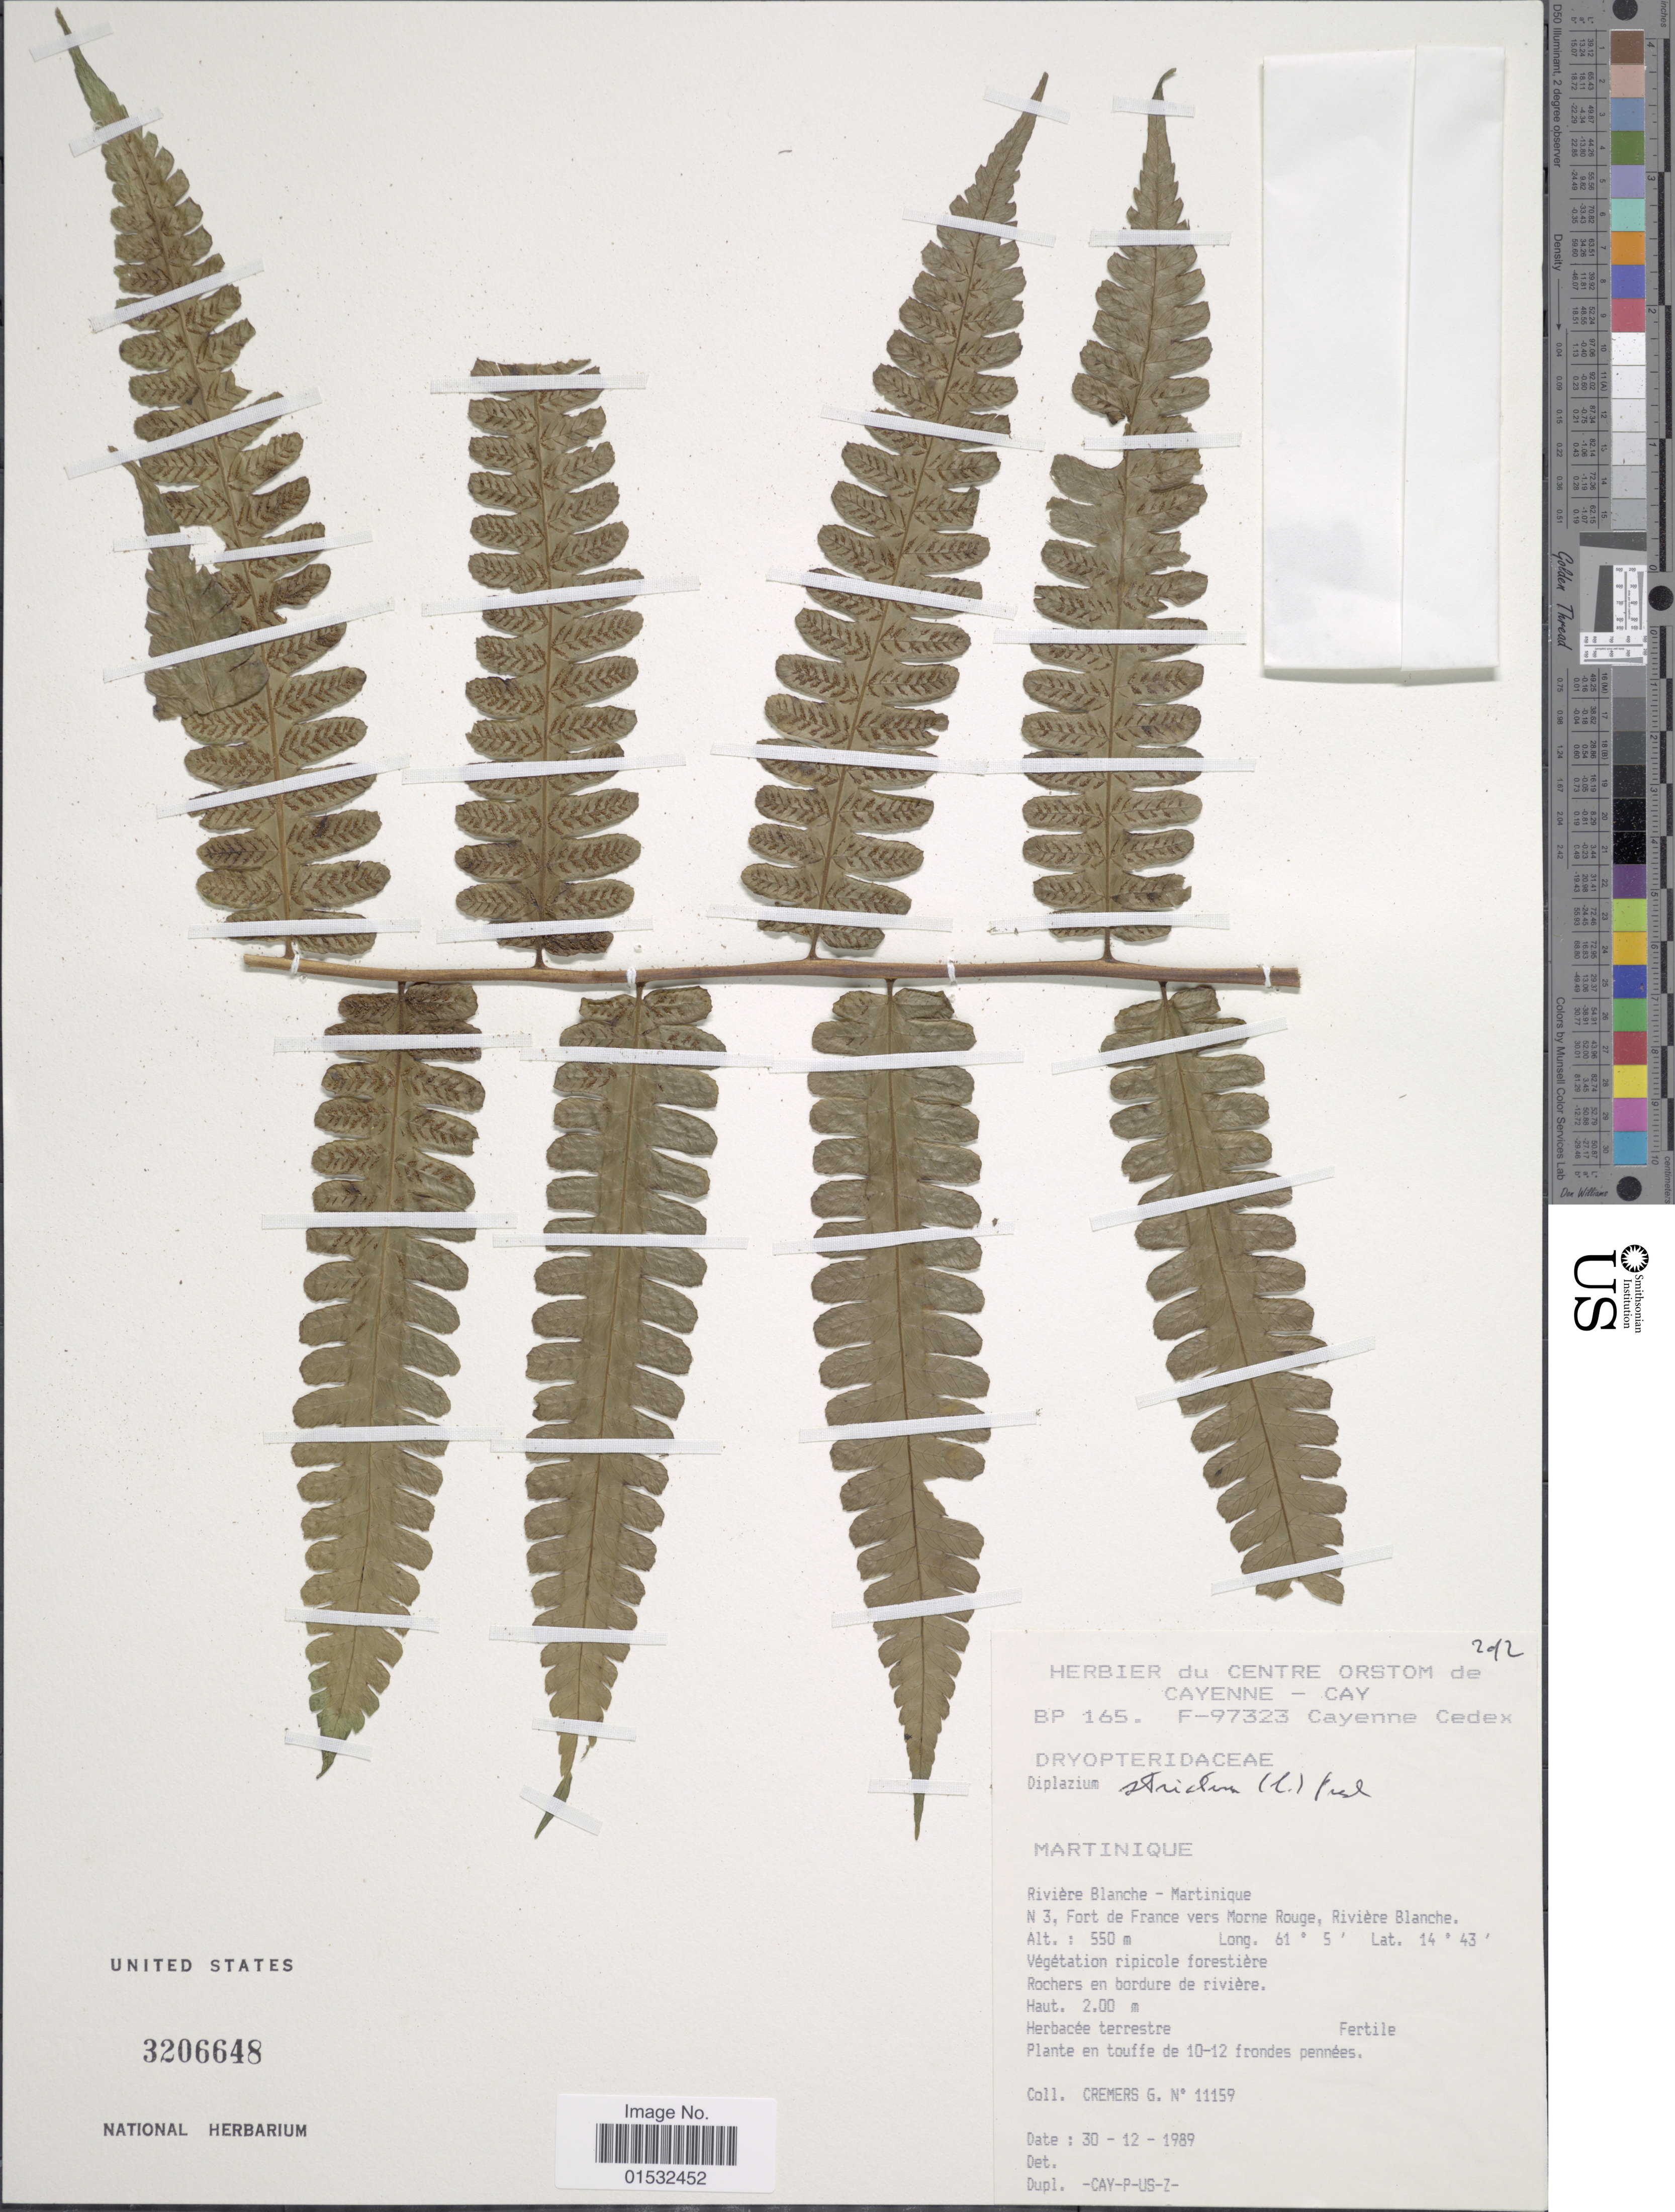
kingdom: Plantae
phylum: Tracheophyta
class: Polypodiopsida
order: Polypodiales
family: Athyriaceae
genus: Diplazium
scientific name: Diplazium striatum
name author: (L.) C. Presl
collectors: G. Cremers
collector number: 11159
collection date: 1989-12-30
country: Martinique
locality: Rivière Blanche. N 3, Fort de France vers Morne Rouge, Rivière Blanche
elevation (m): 550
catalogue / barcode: US 3206648